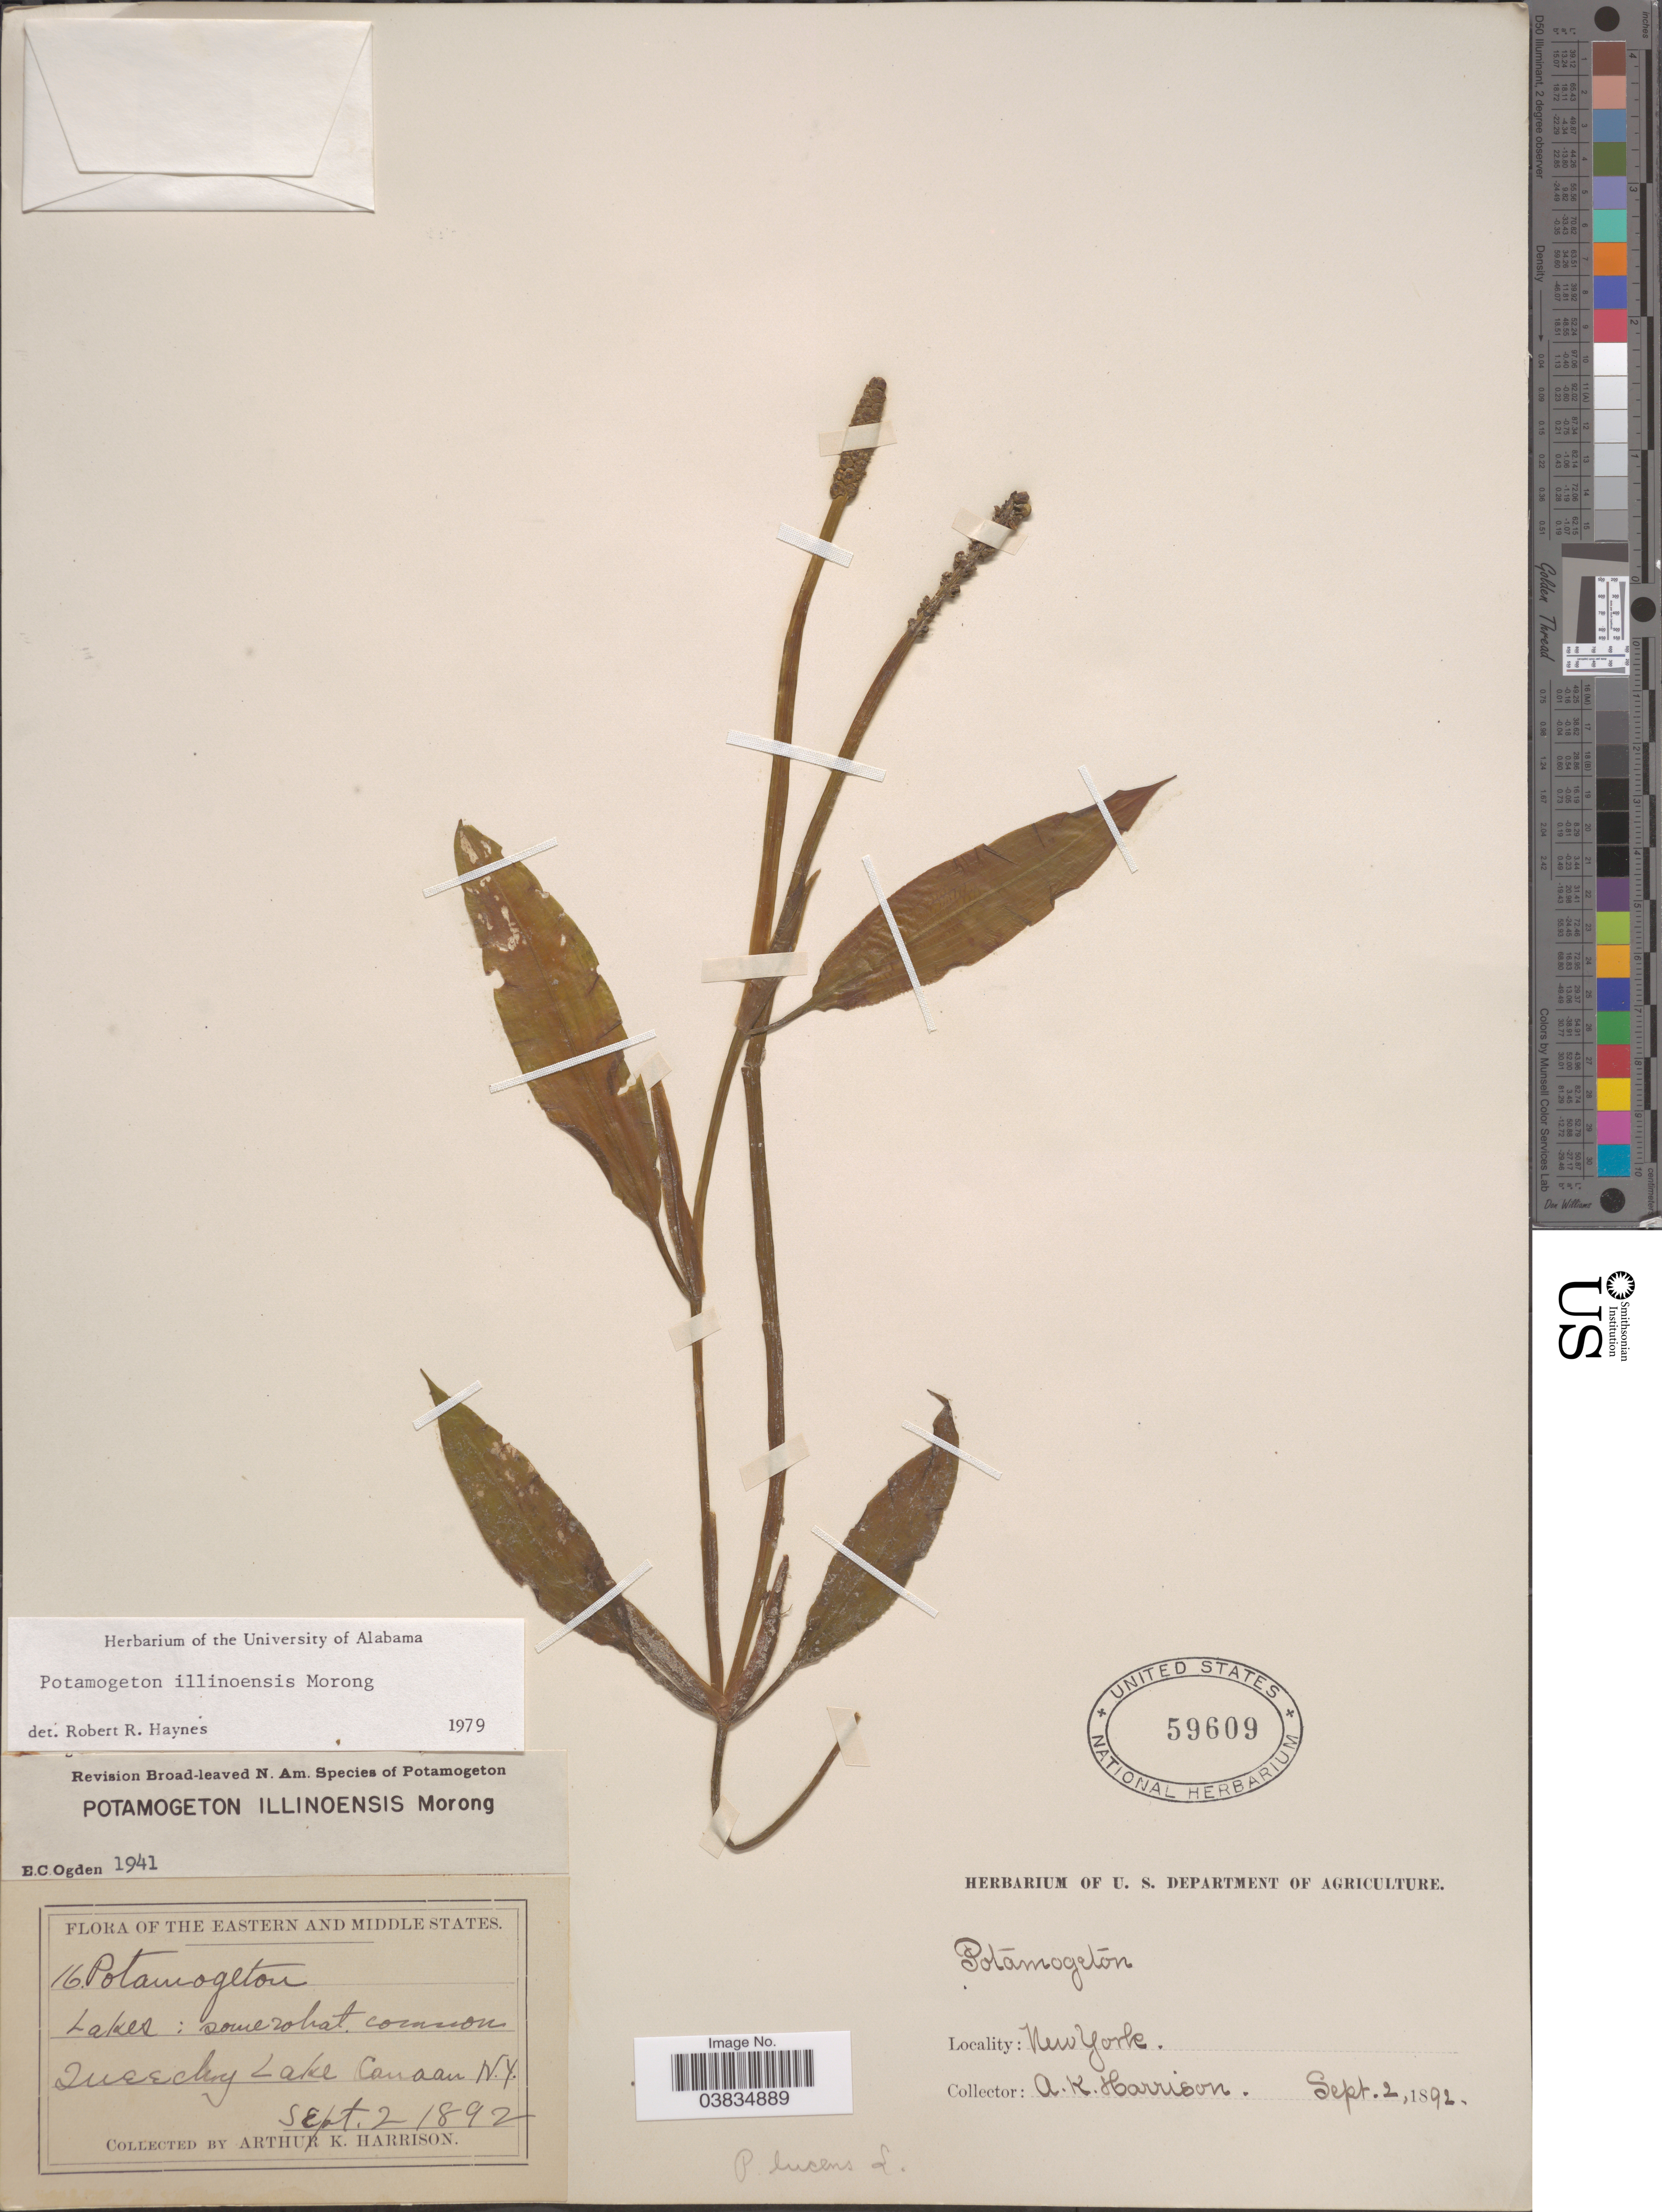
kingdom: Plantae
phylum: Tracheophyta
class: Liliopsida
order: Alismatales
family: Potamogetonaceae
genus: Potamogeton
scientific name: Potamogeton illinoensis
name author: Morong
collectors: A. K. Harrison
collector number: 16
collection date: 1892-09-02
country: United States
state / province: New York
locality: Eastern and Middle States. Lakes: Queechy Lake Canaan.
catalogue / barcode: US 59609